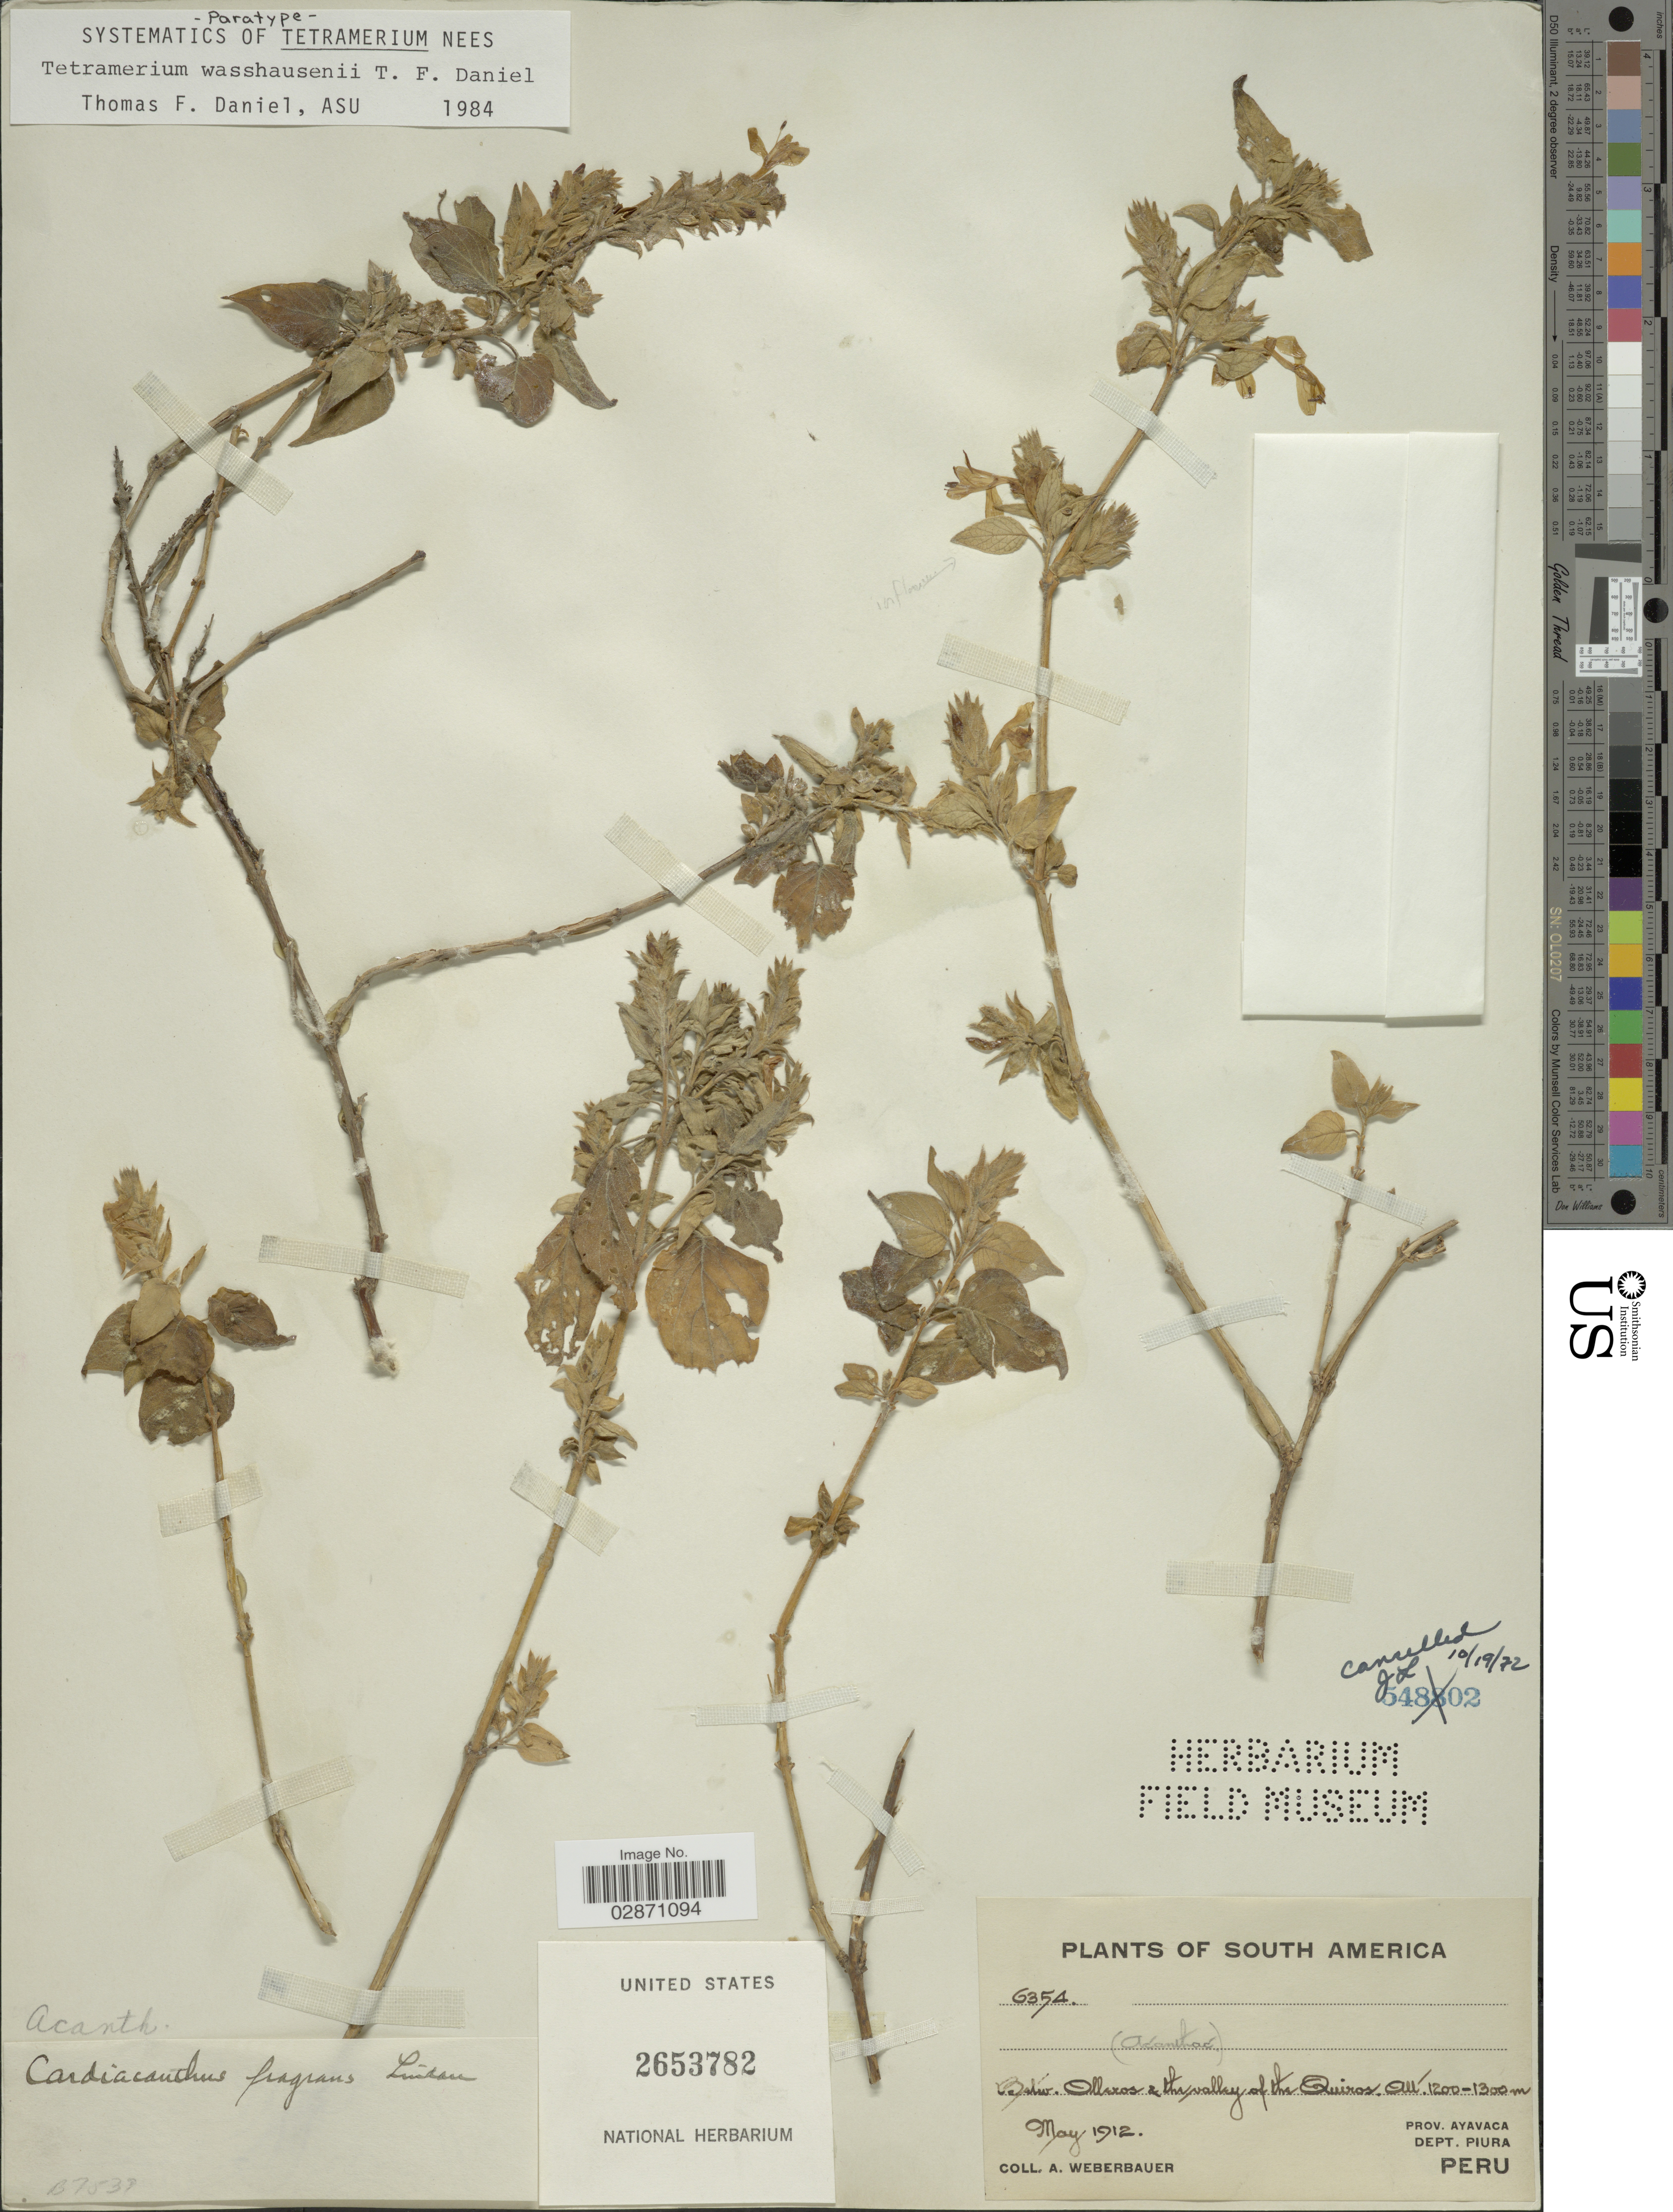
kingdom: Plantae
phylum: Tracheophyta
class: Magnoliopsida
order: Lamiales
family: Acanthaceae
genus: Tetramerium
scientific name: Tetramerium wasshausenii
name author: T.F. Daniel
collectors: A. Weberbauer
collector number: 6354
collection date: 1912-05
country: Peru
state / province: Piura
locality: Betw. Olleros & the valley of the Quiros. Prov. Ayavaca, Dept. Piura.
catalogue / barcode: US 2653782